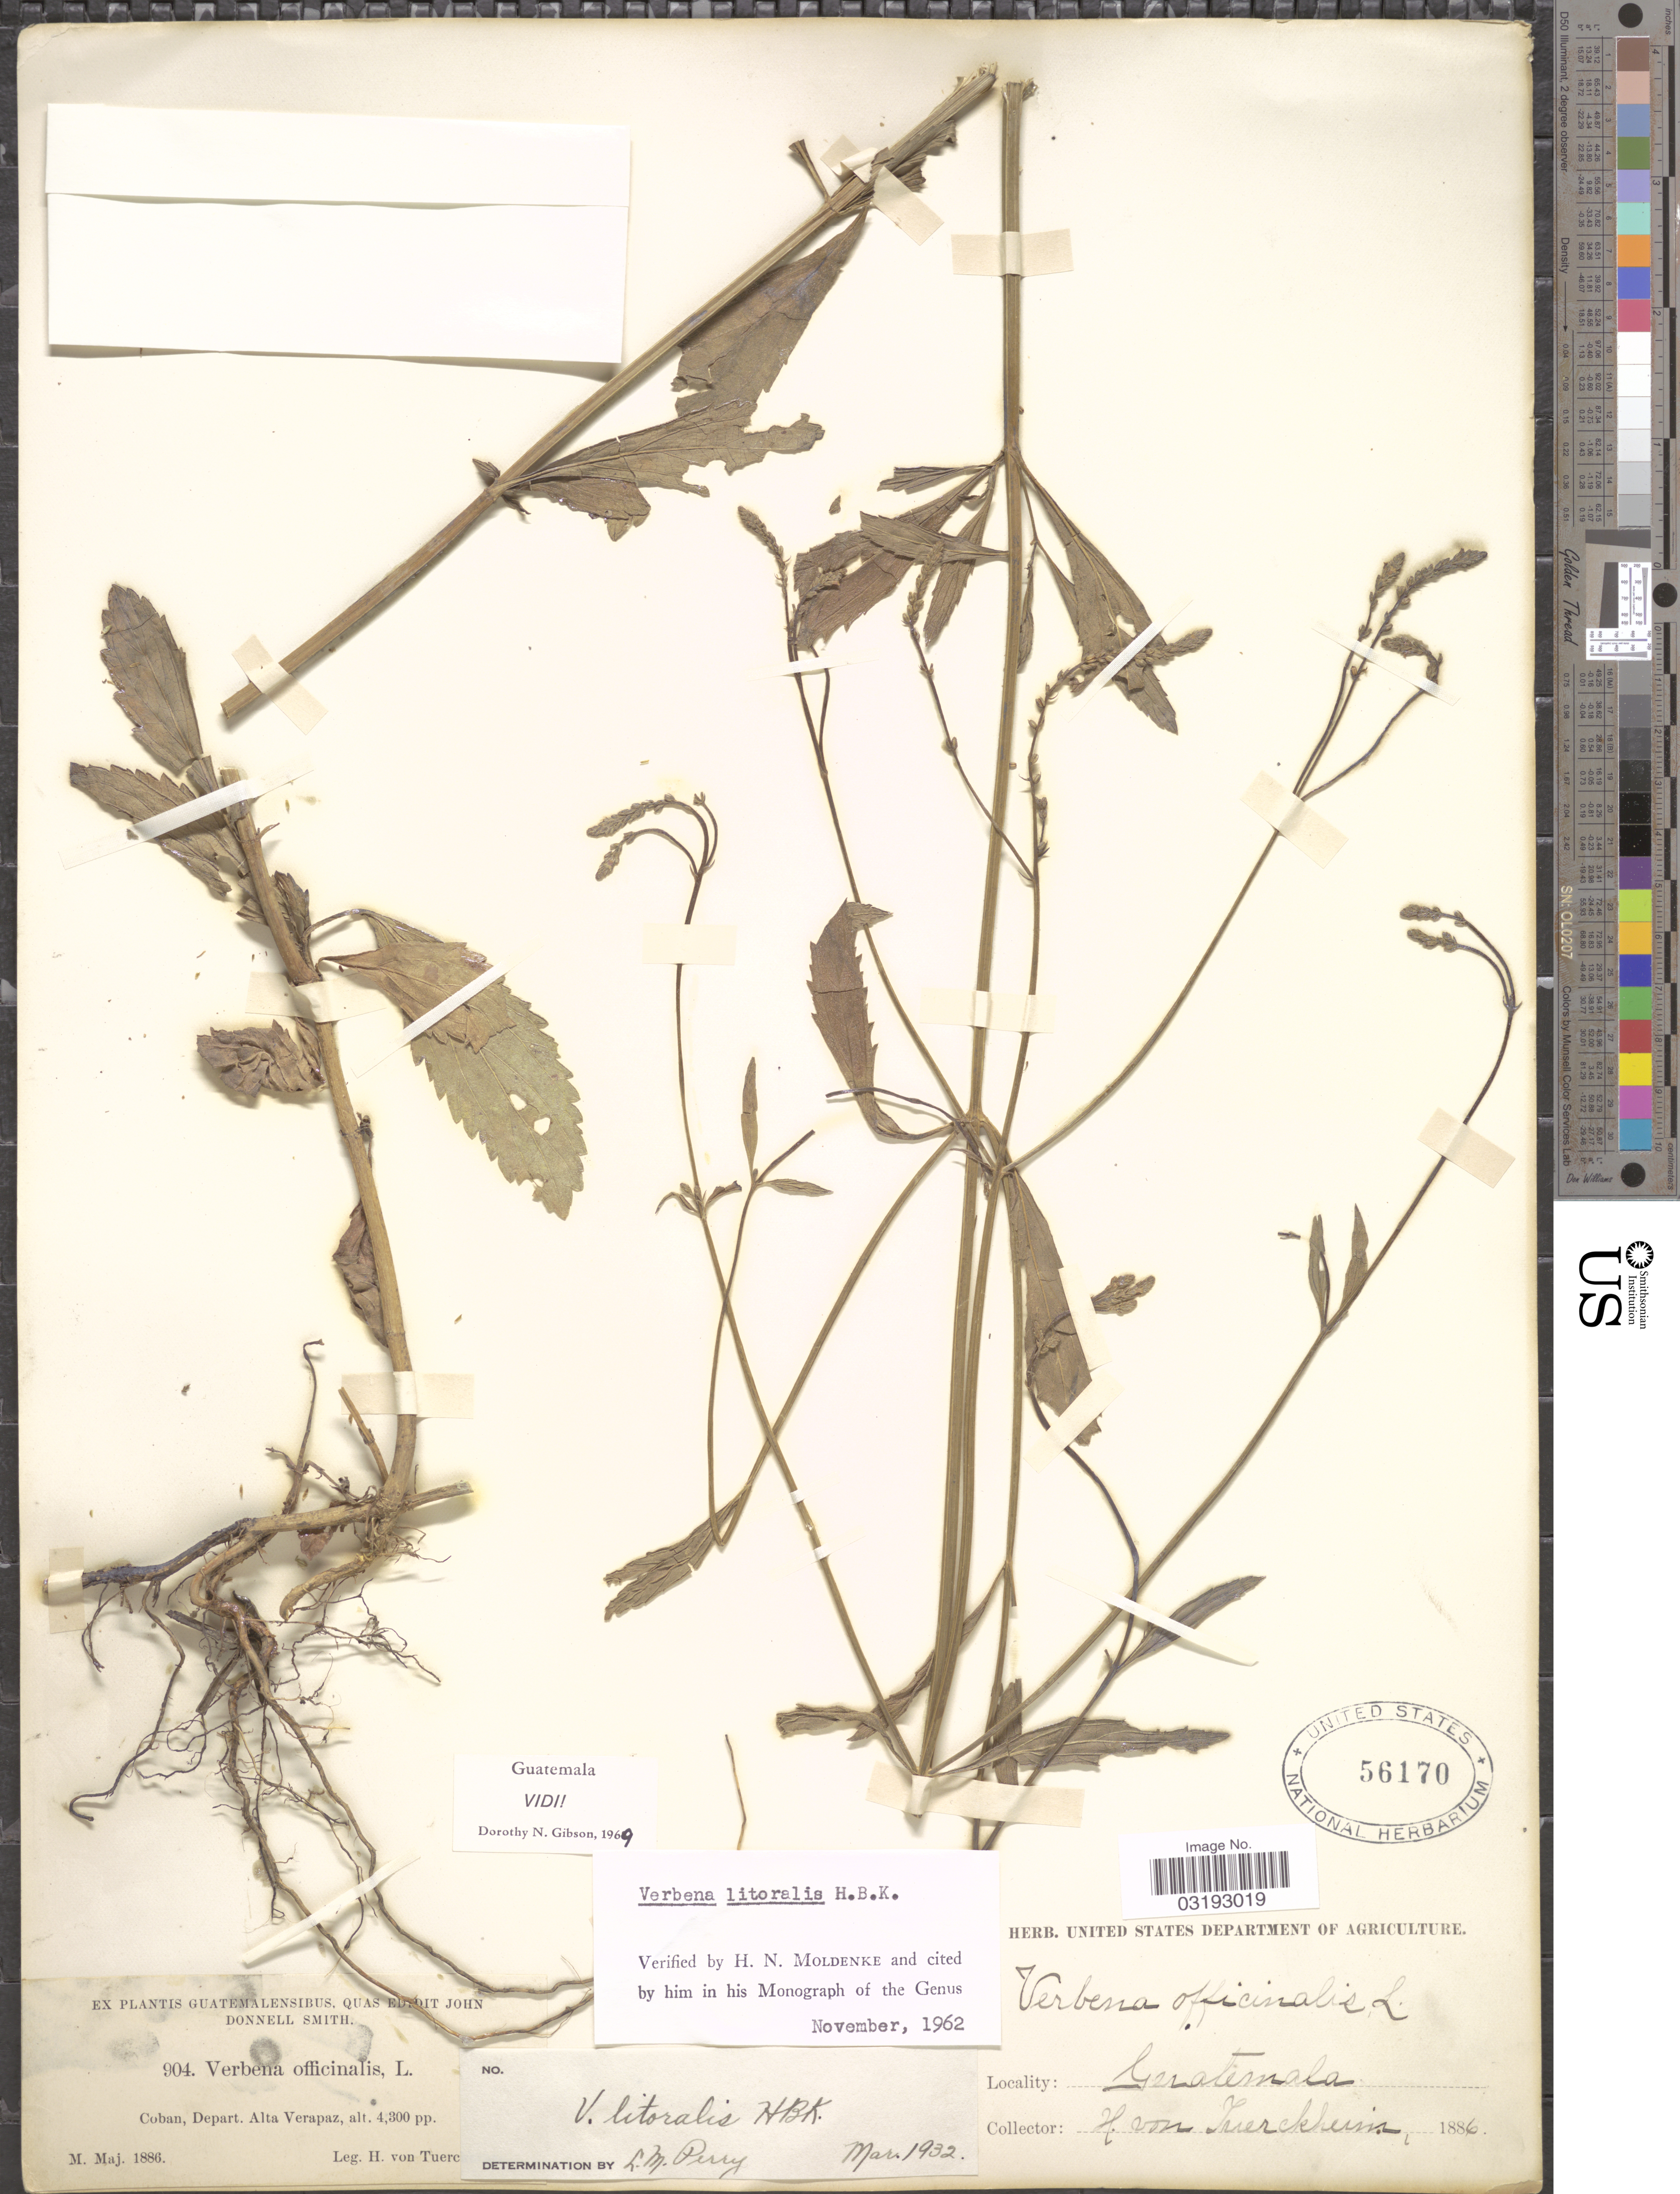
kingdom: Plantae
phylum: Tracheophyta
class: Magnoliopsida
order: Lamiales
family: Verbenaceae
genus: Verbena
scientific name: Verbena litoralis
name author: Kunth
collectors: H. von Türckheim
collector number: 904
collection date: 1886-05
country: Guatemala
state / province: Alta Verapaz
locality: Coban, Depart. Alta Verapaz.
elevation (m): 1311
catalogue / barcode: US 56170